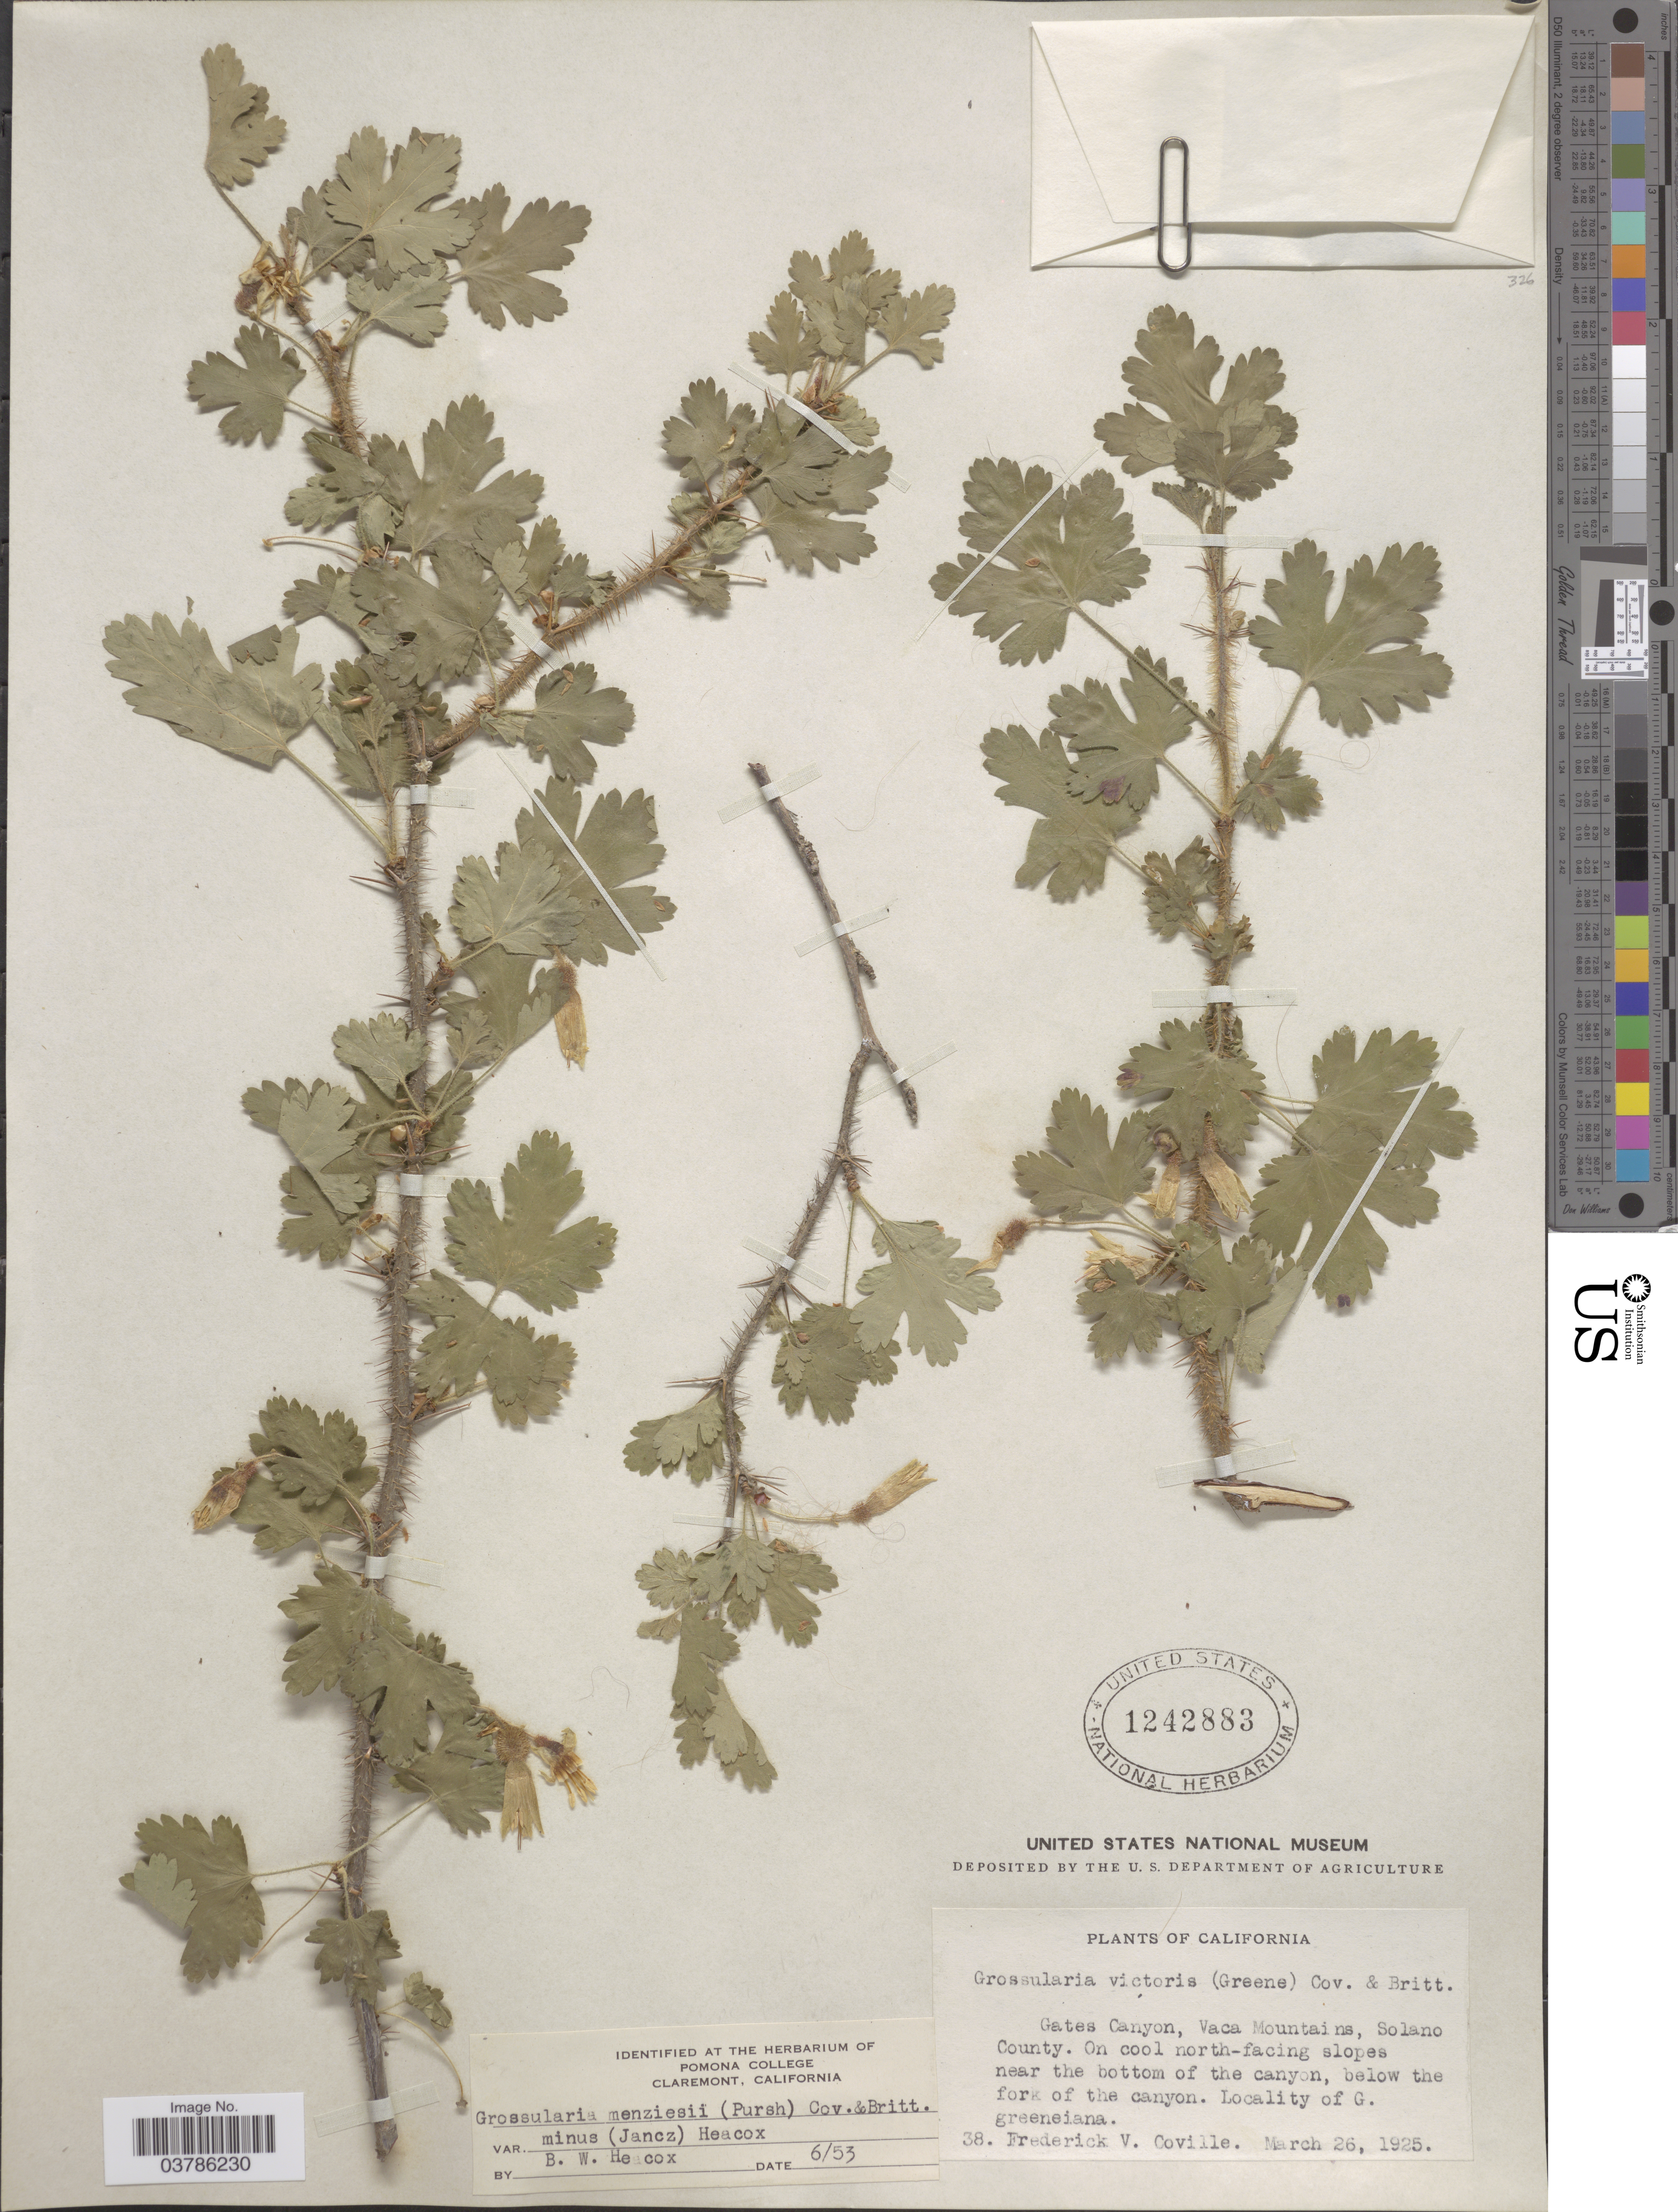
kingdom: Plantae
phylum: Tracheophyta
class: Magnoliopsida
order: Saxifragales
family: Grossulariaceae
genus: Ribes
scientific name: Ribes menziesii var. minus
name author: Jancz.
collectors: F. V. Coville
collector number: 38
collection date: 1925-03-26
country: United States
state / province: California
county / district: Solano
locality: Gates Canyon, Vaca Mountains, Solano County. On cool shady north-facing slopes near the bottom of the canyon, below the fork of the canyon.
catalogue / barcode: US 1242883